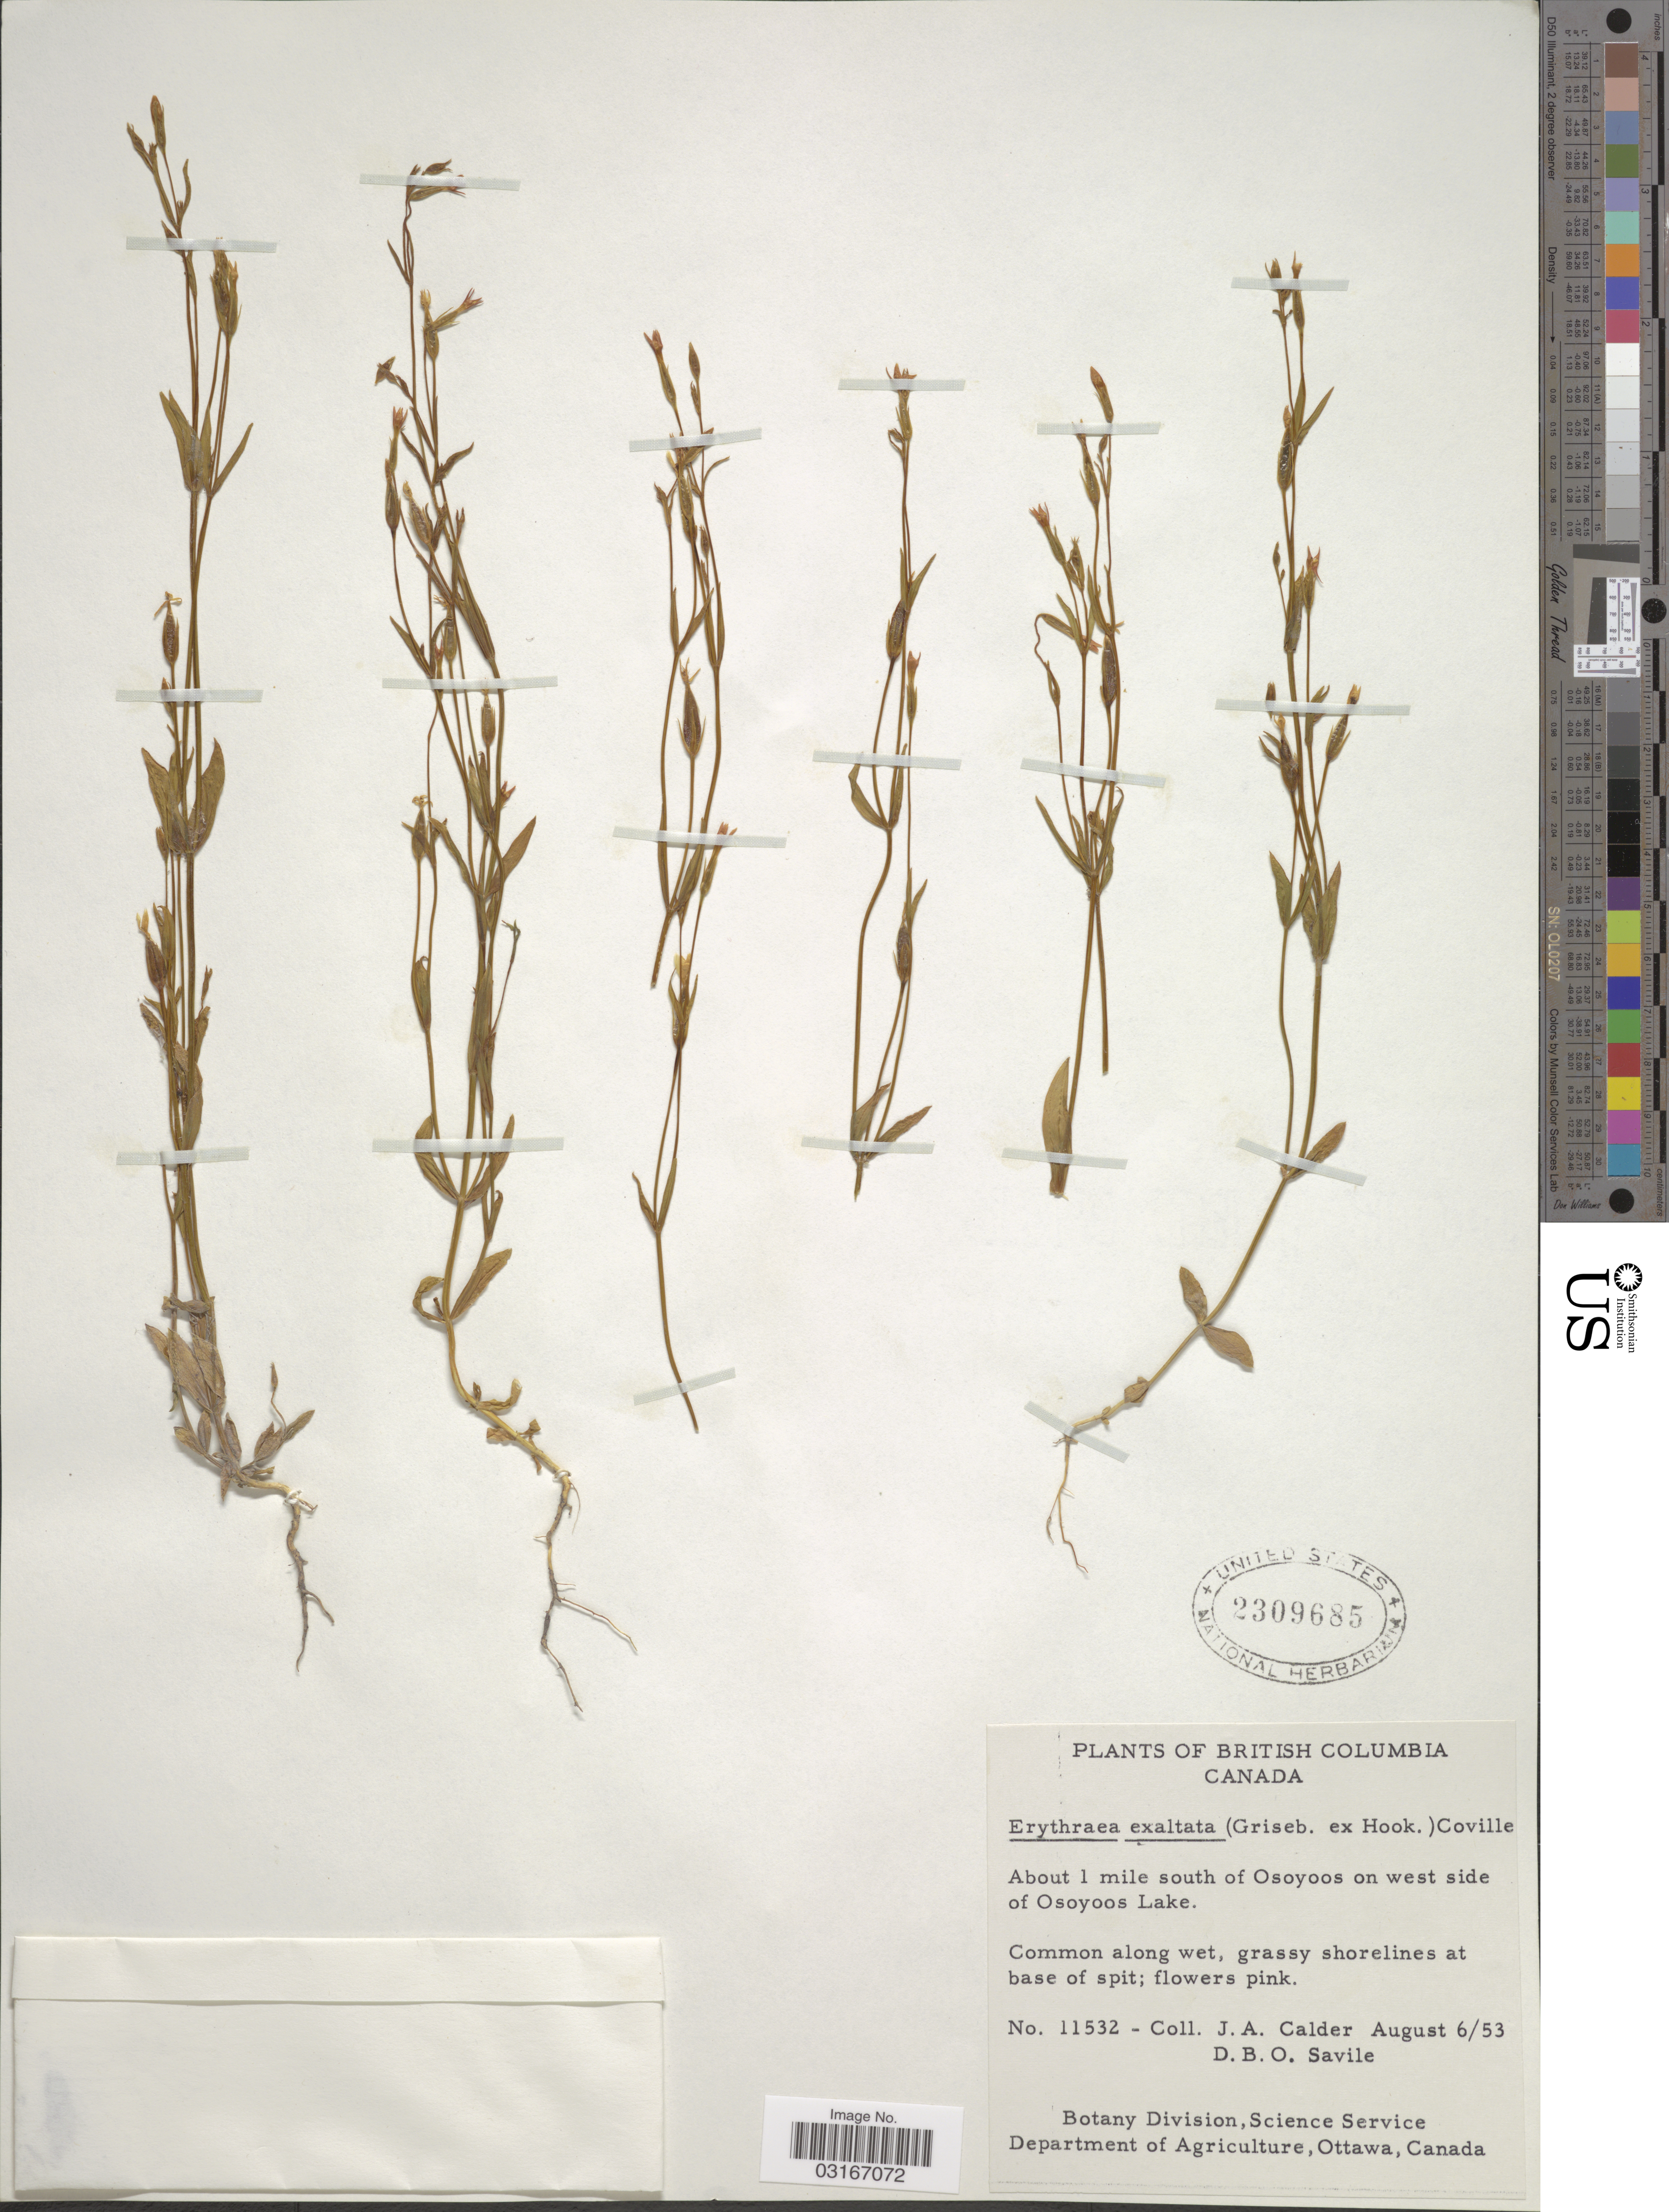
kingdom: Plantae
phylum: Tracheophyta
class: Magnoliopsida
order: Gentianales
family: Gentianaceae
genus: Centaurium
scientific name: Centaurium exaltatum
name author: (Griseb.) W. Wight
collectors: J. A. Calder & D. Savile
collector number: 11532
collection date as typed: Transcribed d/m/y: 6/8/53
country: Canada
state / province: British Columbia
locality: About 1 mile south of Osoyoos on west side of Osoyoos Lake.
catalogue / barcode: US 2309685